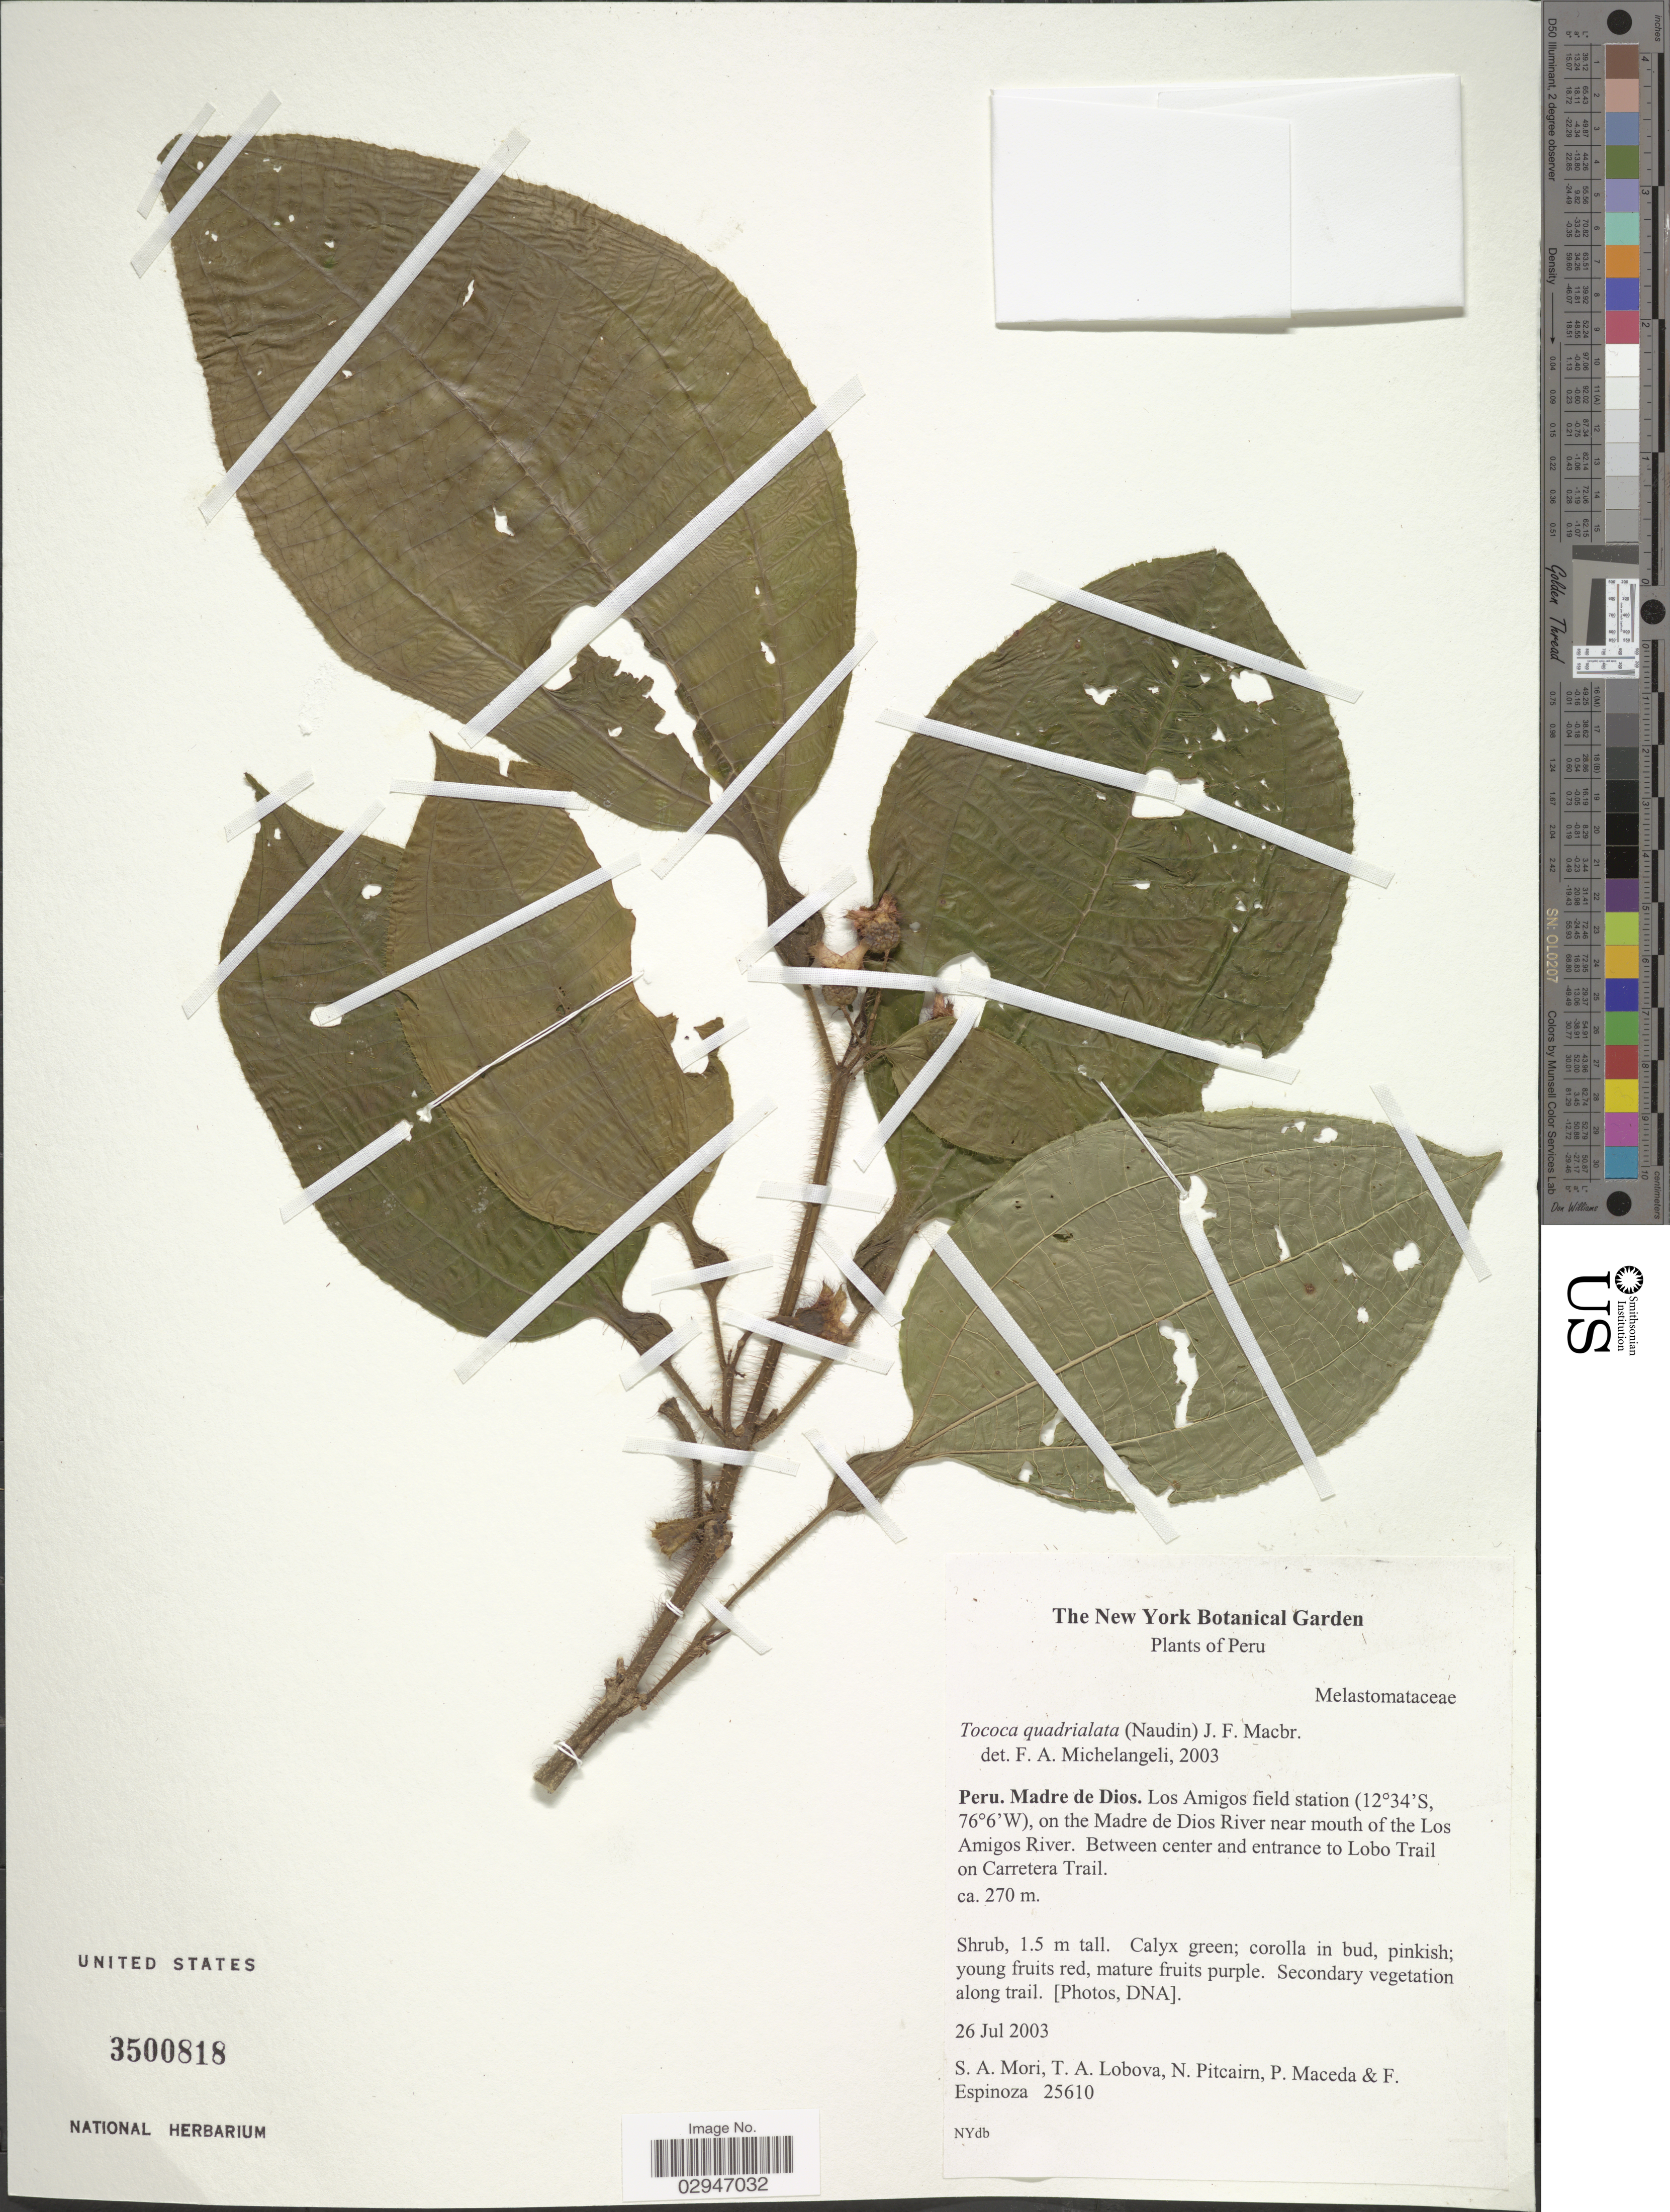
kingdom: Plantae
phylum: Tracheophyta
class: Magnoliopsida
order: Myrtales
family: Melastomataceae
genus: Tococa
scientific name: Tococa quadrialata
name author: (Naudin) J.F. Macbr.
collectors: S. Mori, T. Lobova, N. Pitcairn, P. Maceda & F. Espinoza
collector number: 25610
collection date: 2003-07-26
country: Peru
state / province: Madre de Dios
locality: Los Amigos field station, on the Madre de Dios River near mouth of the Los Amigos River. Between center and entrance to Lobo Trail on Carretera Trail.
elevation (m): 270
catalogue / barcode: US 3500818